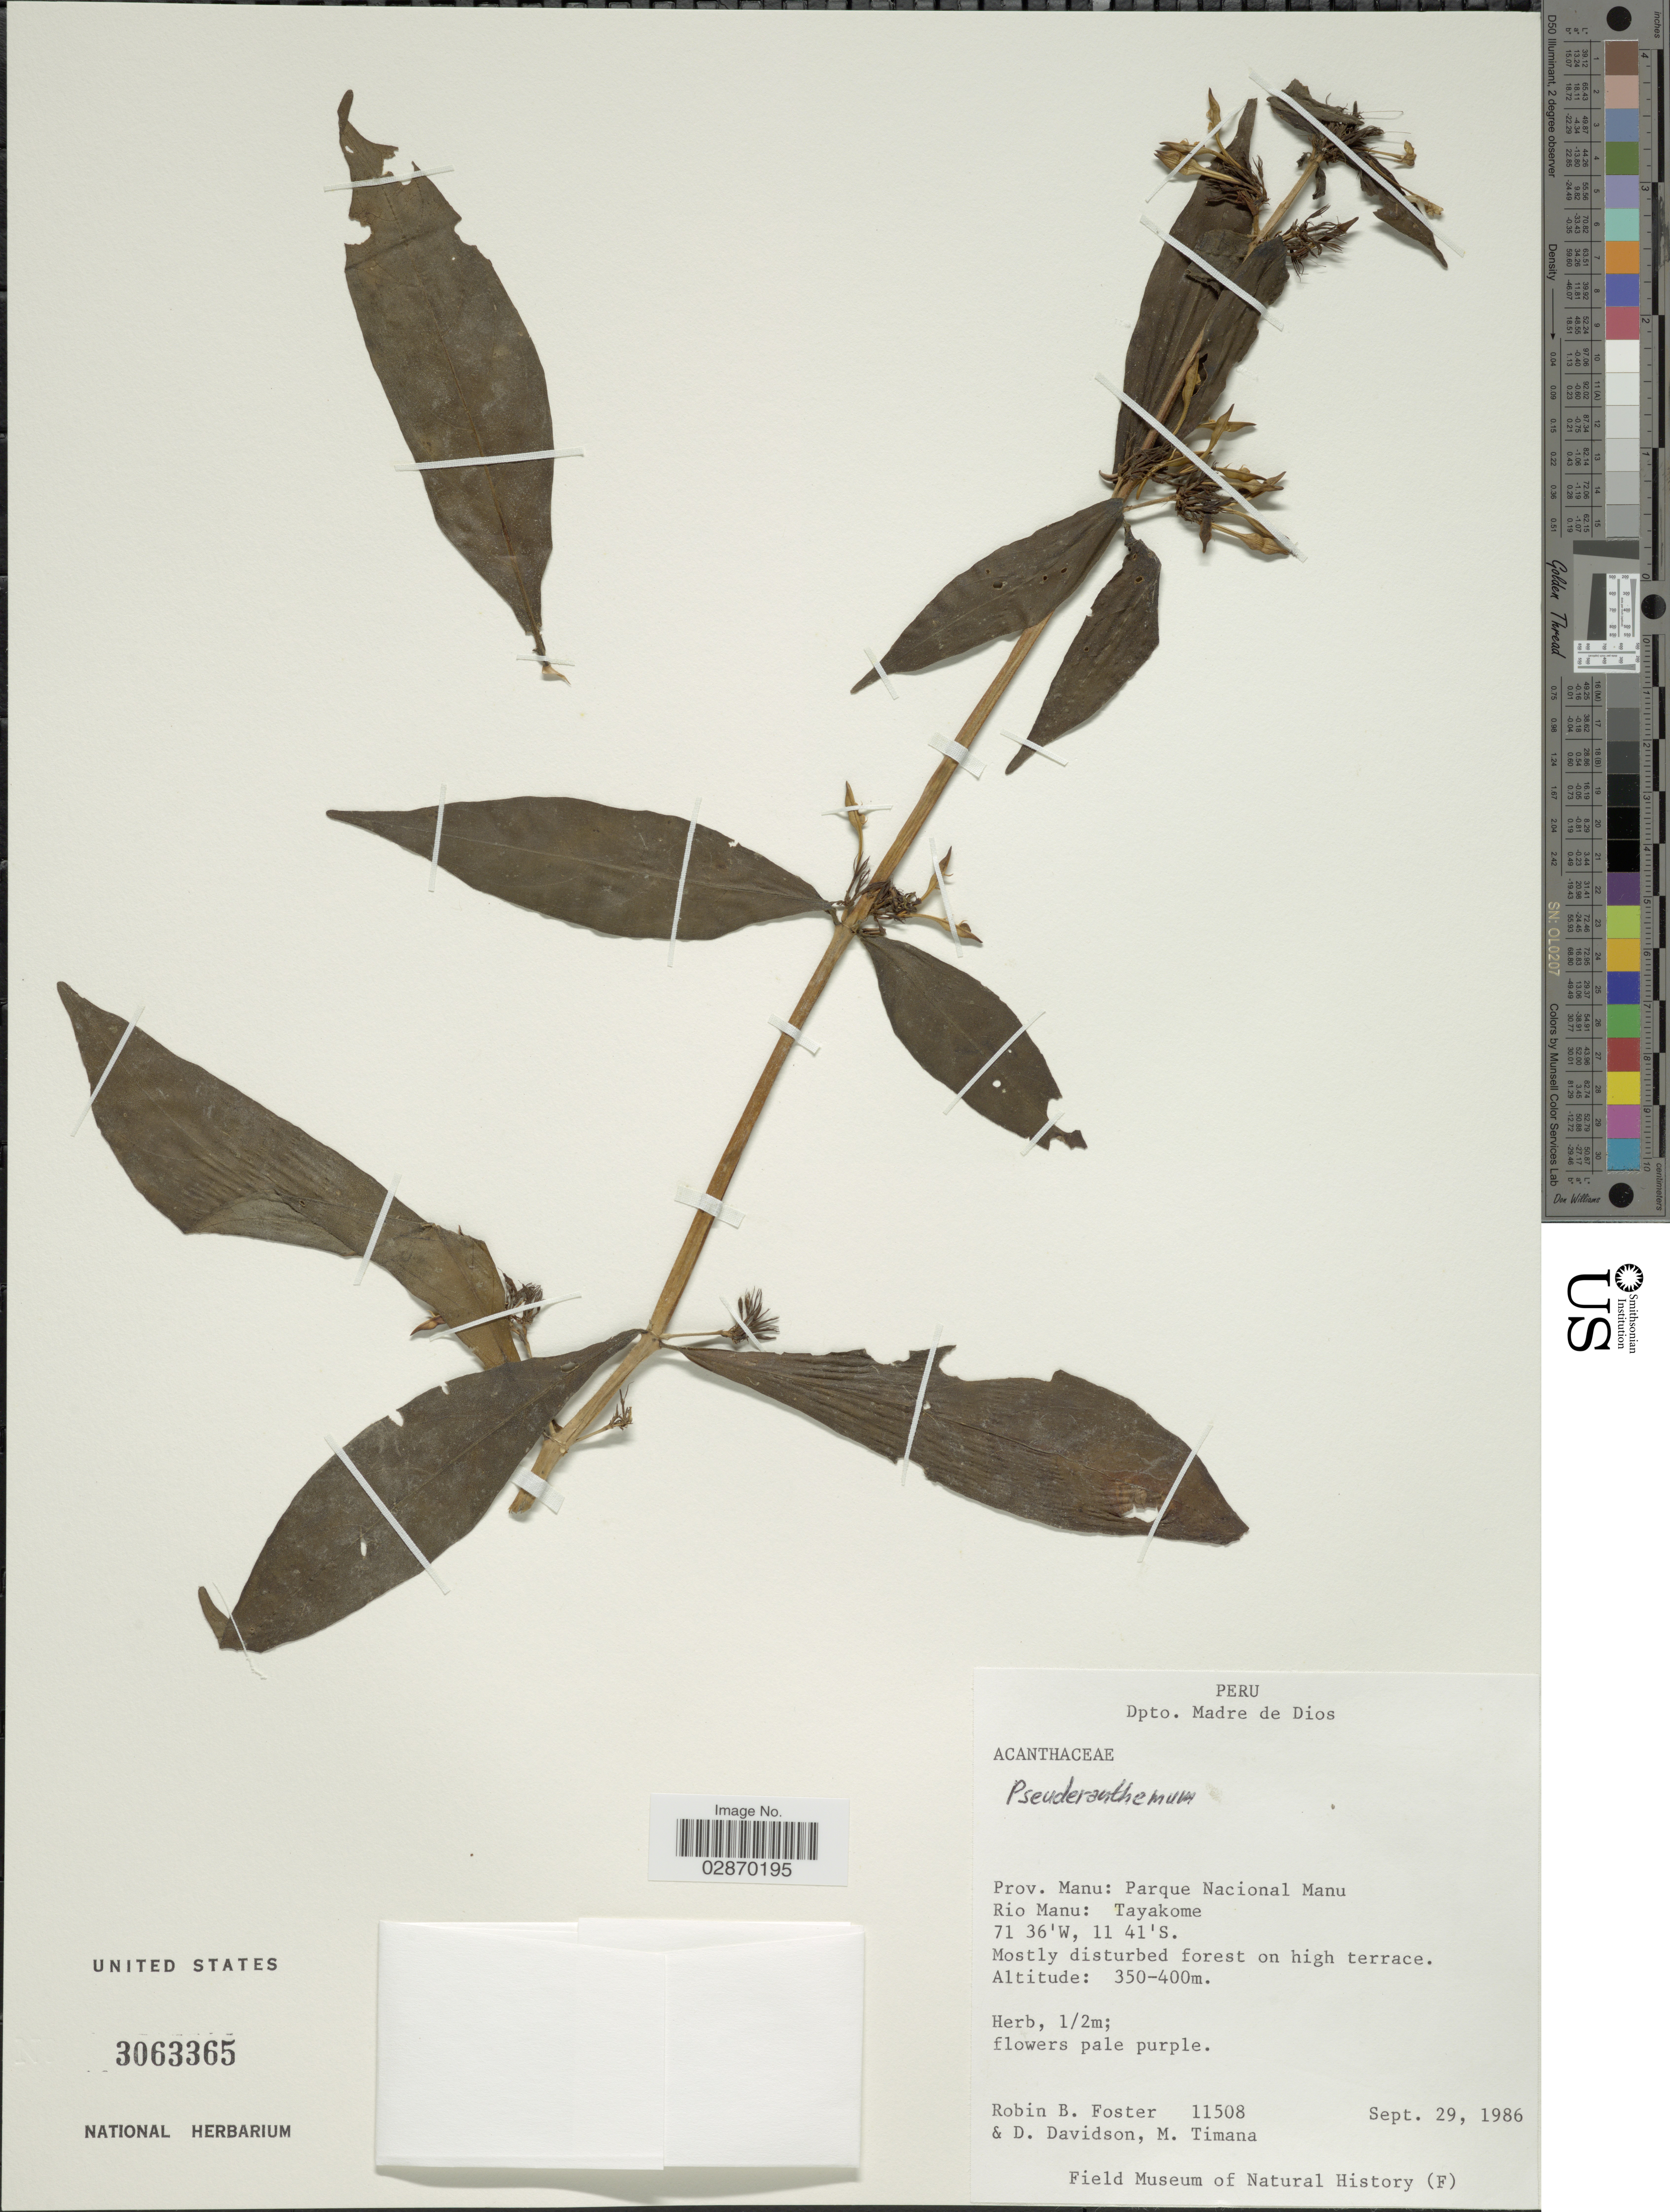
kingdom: Plantae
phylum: Tracheophyta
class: Magnoliopsida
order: Lamiales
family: Acanthaceae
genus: Pseuderanthemum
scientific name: Pseuderanthemum sp.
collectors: R. B. Foster, D. Davidson & M. E. Timaná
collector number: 11508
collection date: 1986-09-29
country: Peru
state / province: Madre de Dios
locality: Dpto. Madre de Dios. Prov. Manu: Parque Nacional Manu. Rio Manu: Tayakome.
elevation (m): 350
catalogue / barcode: US 3063365